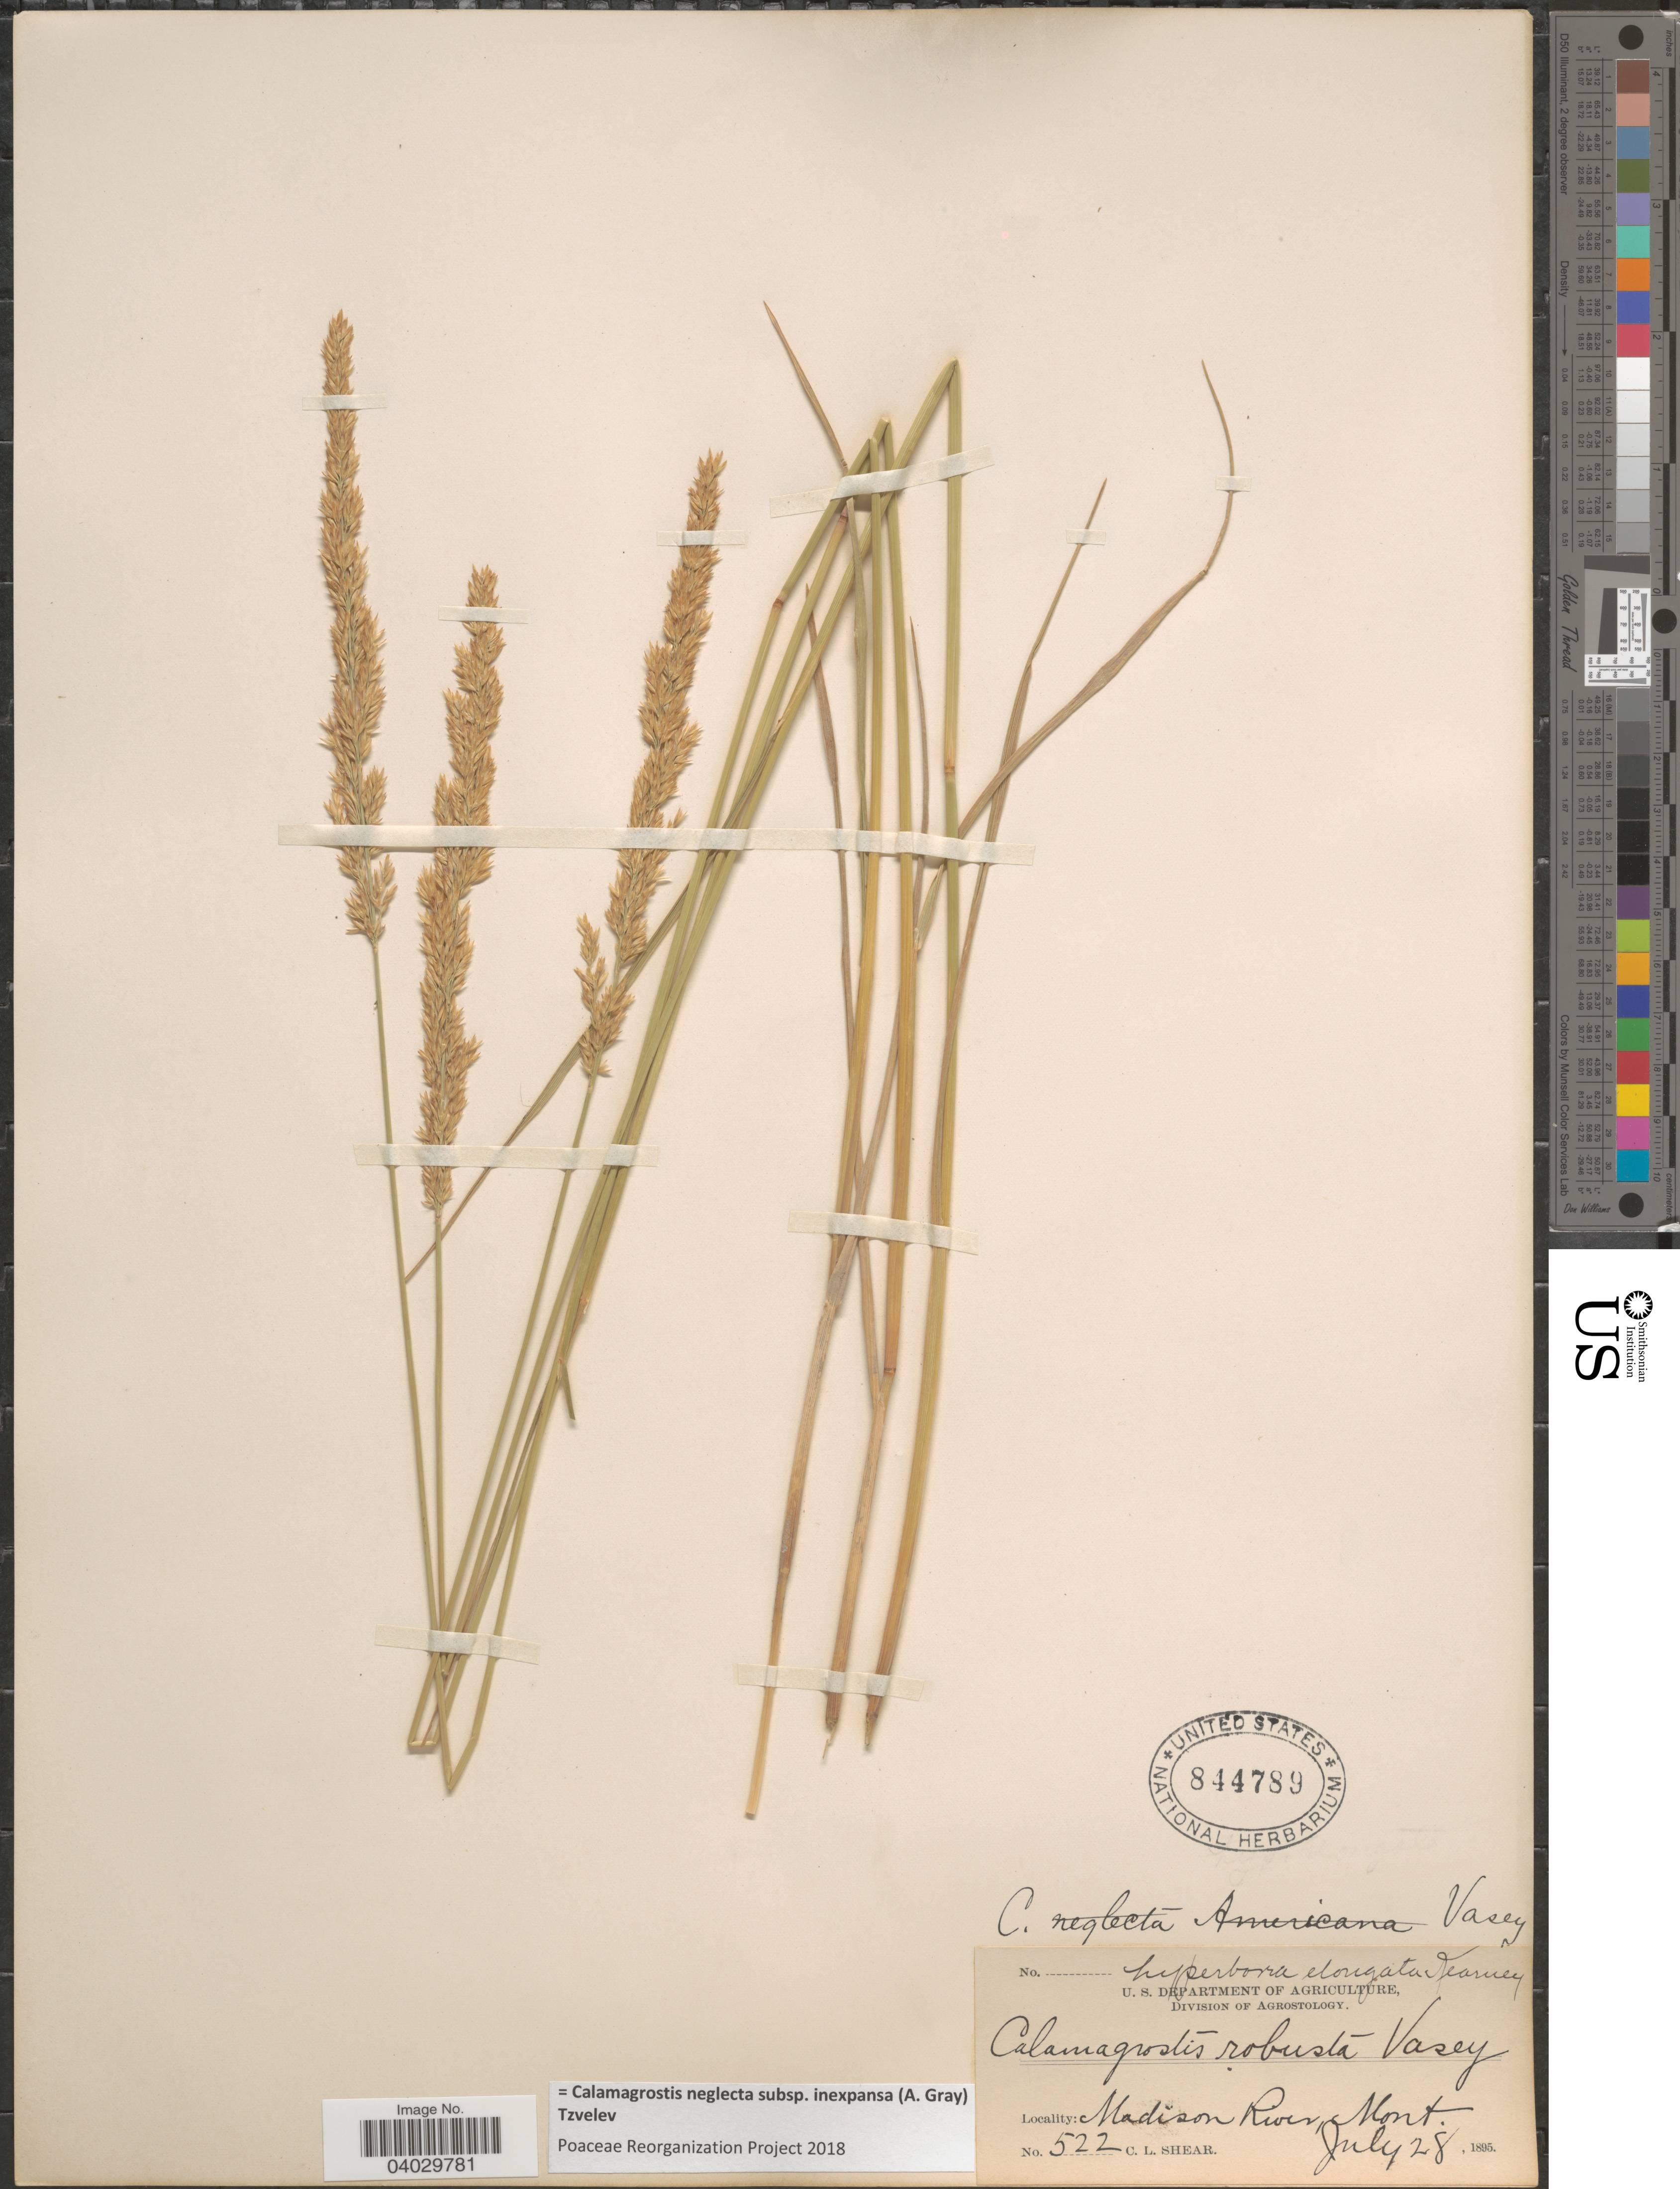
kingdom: Plantae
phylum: Tracheophyta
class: Liliopsida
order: Poales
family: Poaceae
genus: Calamagrostis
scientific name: Calamagrostis neglecta subsp. inexpansa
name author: (A. Gray) Tzvelev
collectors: C. L. Shear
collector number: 522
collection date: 1895-07-28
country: United States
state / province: Montana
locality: Madison River.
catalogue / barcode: US 844789